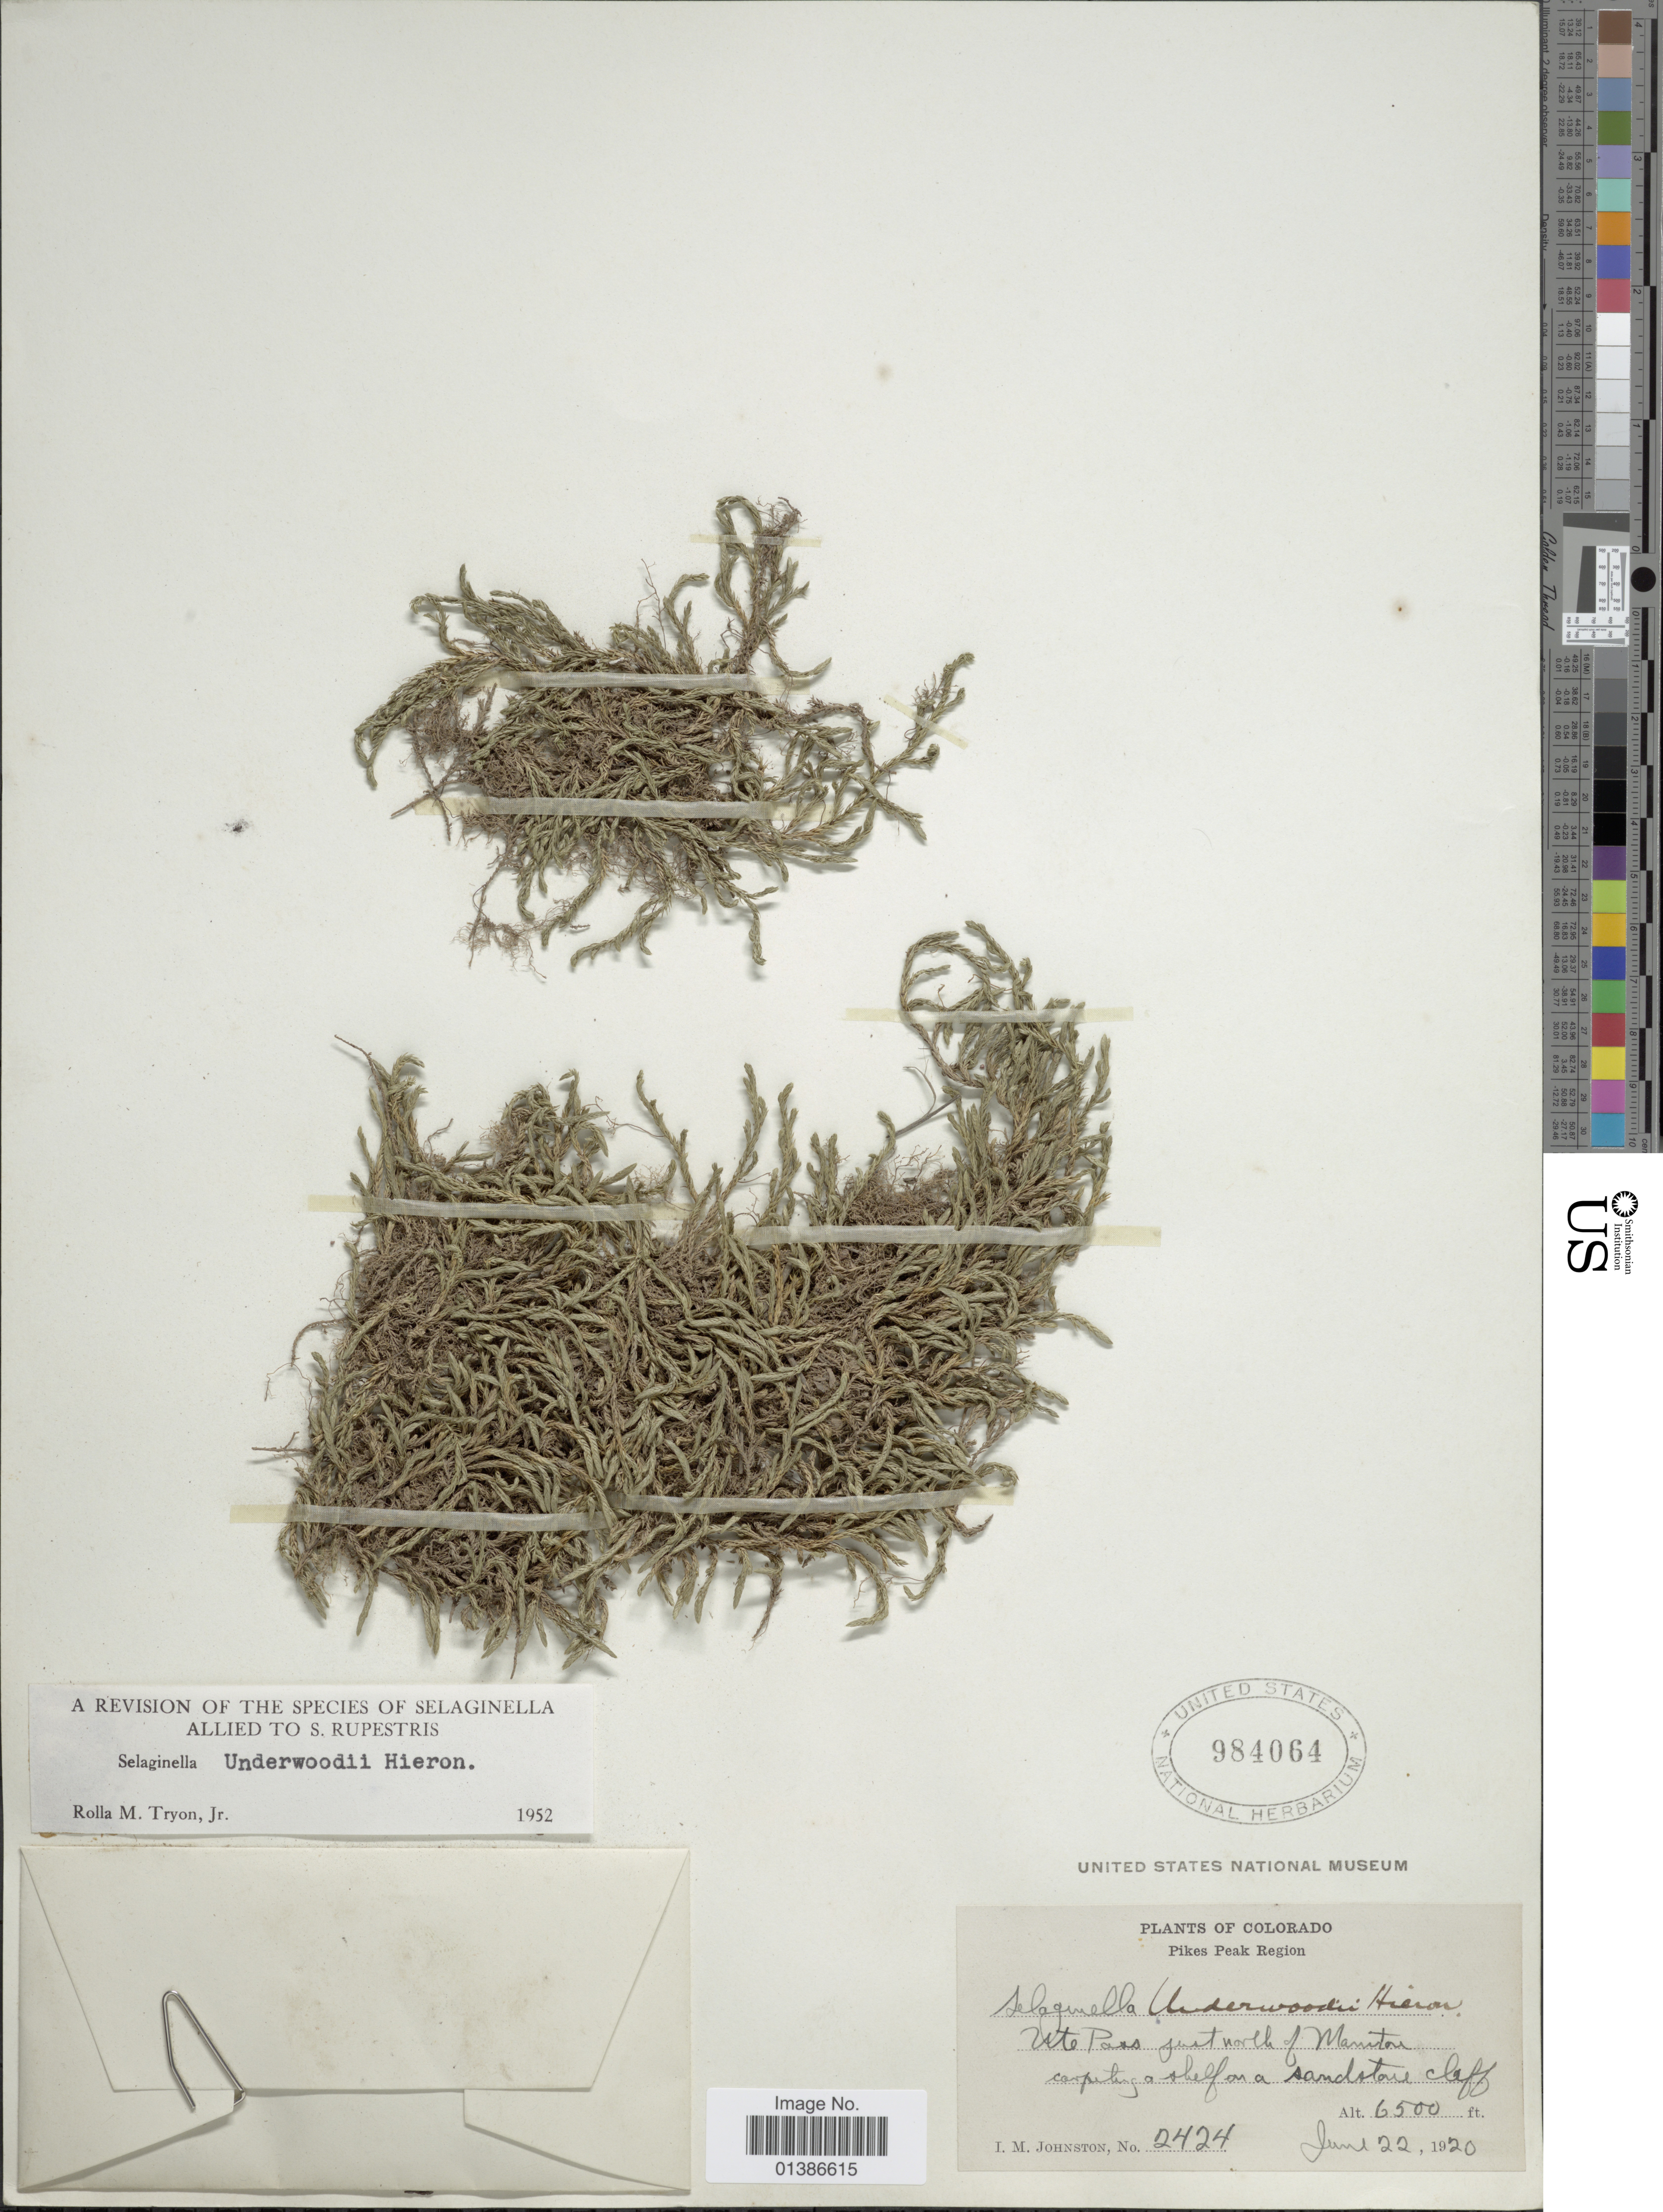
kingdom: Plantae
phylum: Tracheophyta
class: Lycopodiopsida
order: Selaginellales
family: Selaginellaceae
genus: Selaginella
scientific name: Selaginella underwoodii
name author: Hieron.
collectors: I.M. Johnston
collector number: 2424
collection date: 1920-06-22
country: United States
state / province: Colorado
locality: Pikes Peak Region. Ute Pass just north of Maniton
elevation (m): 1981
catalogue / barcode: US 984064